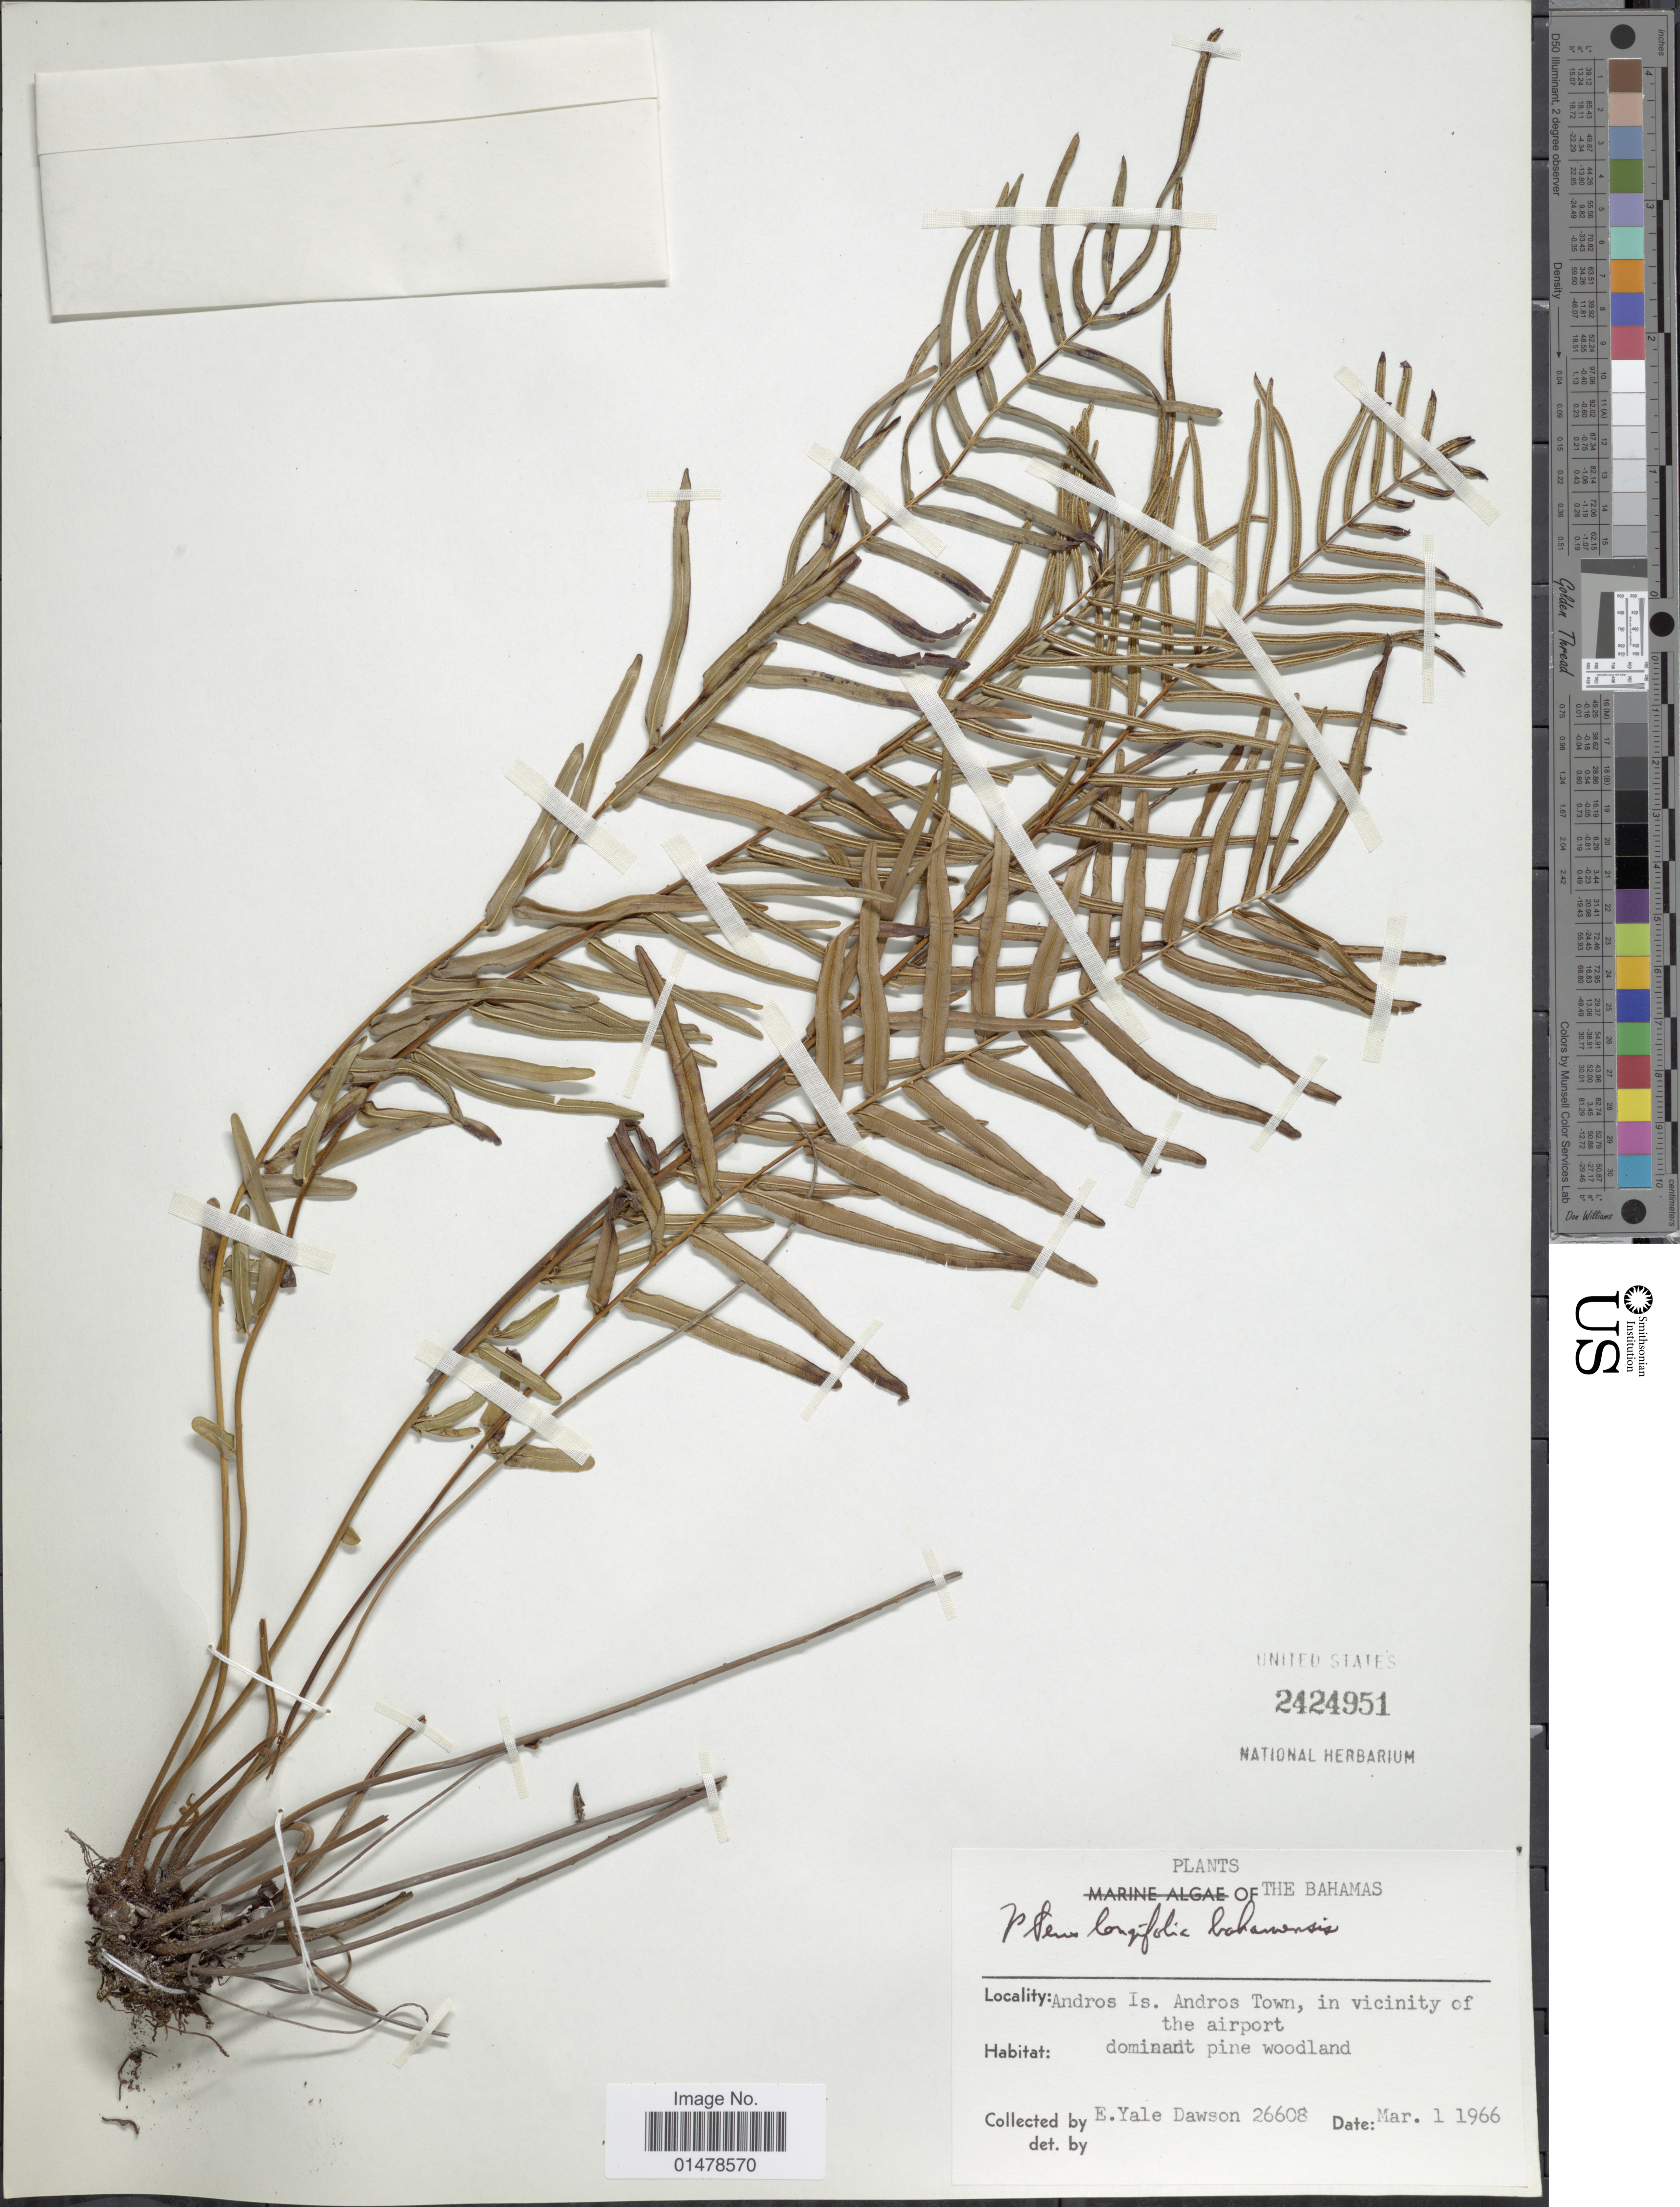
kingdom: Plantae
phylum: Tracheophyta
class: Polypodiopsida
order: Polypodiales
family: Pteridaceae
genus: Pteris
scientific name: Pteris bahamenis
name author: (J. Agardh) Fée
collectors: N. Yensen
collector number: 26608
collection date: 1966-03-01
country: Bahamas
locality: The Bahamas, Andros Is., Andros Town, in vicinity of the airport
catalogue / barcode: US 2424951